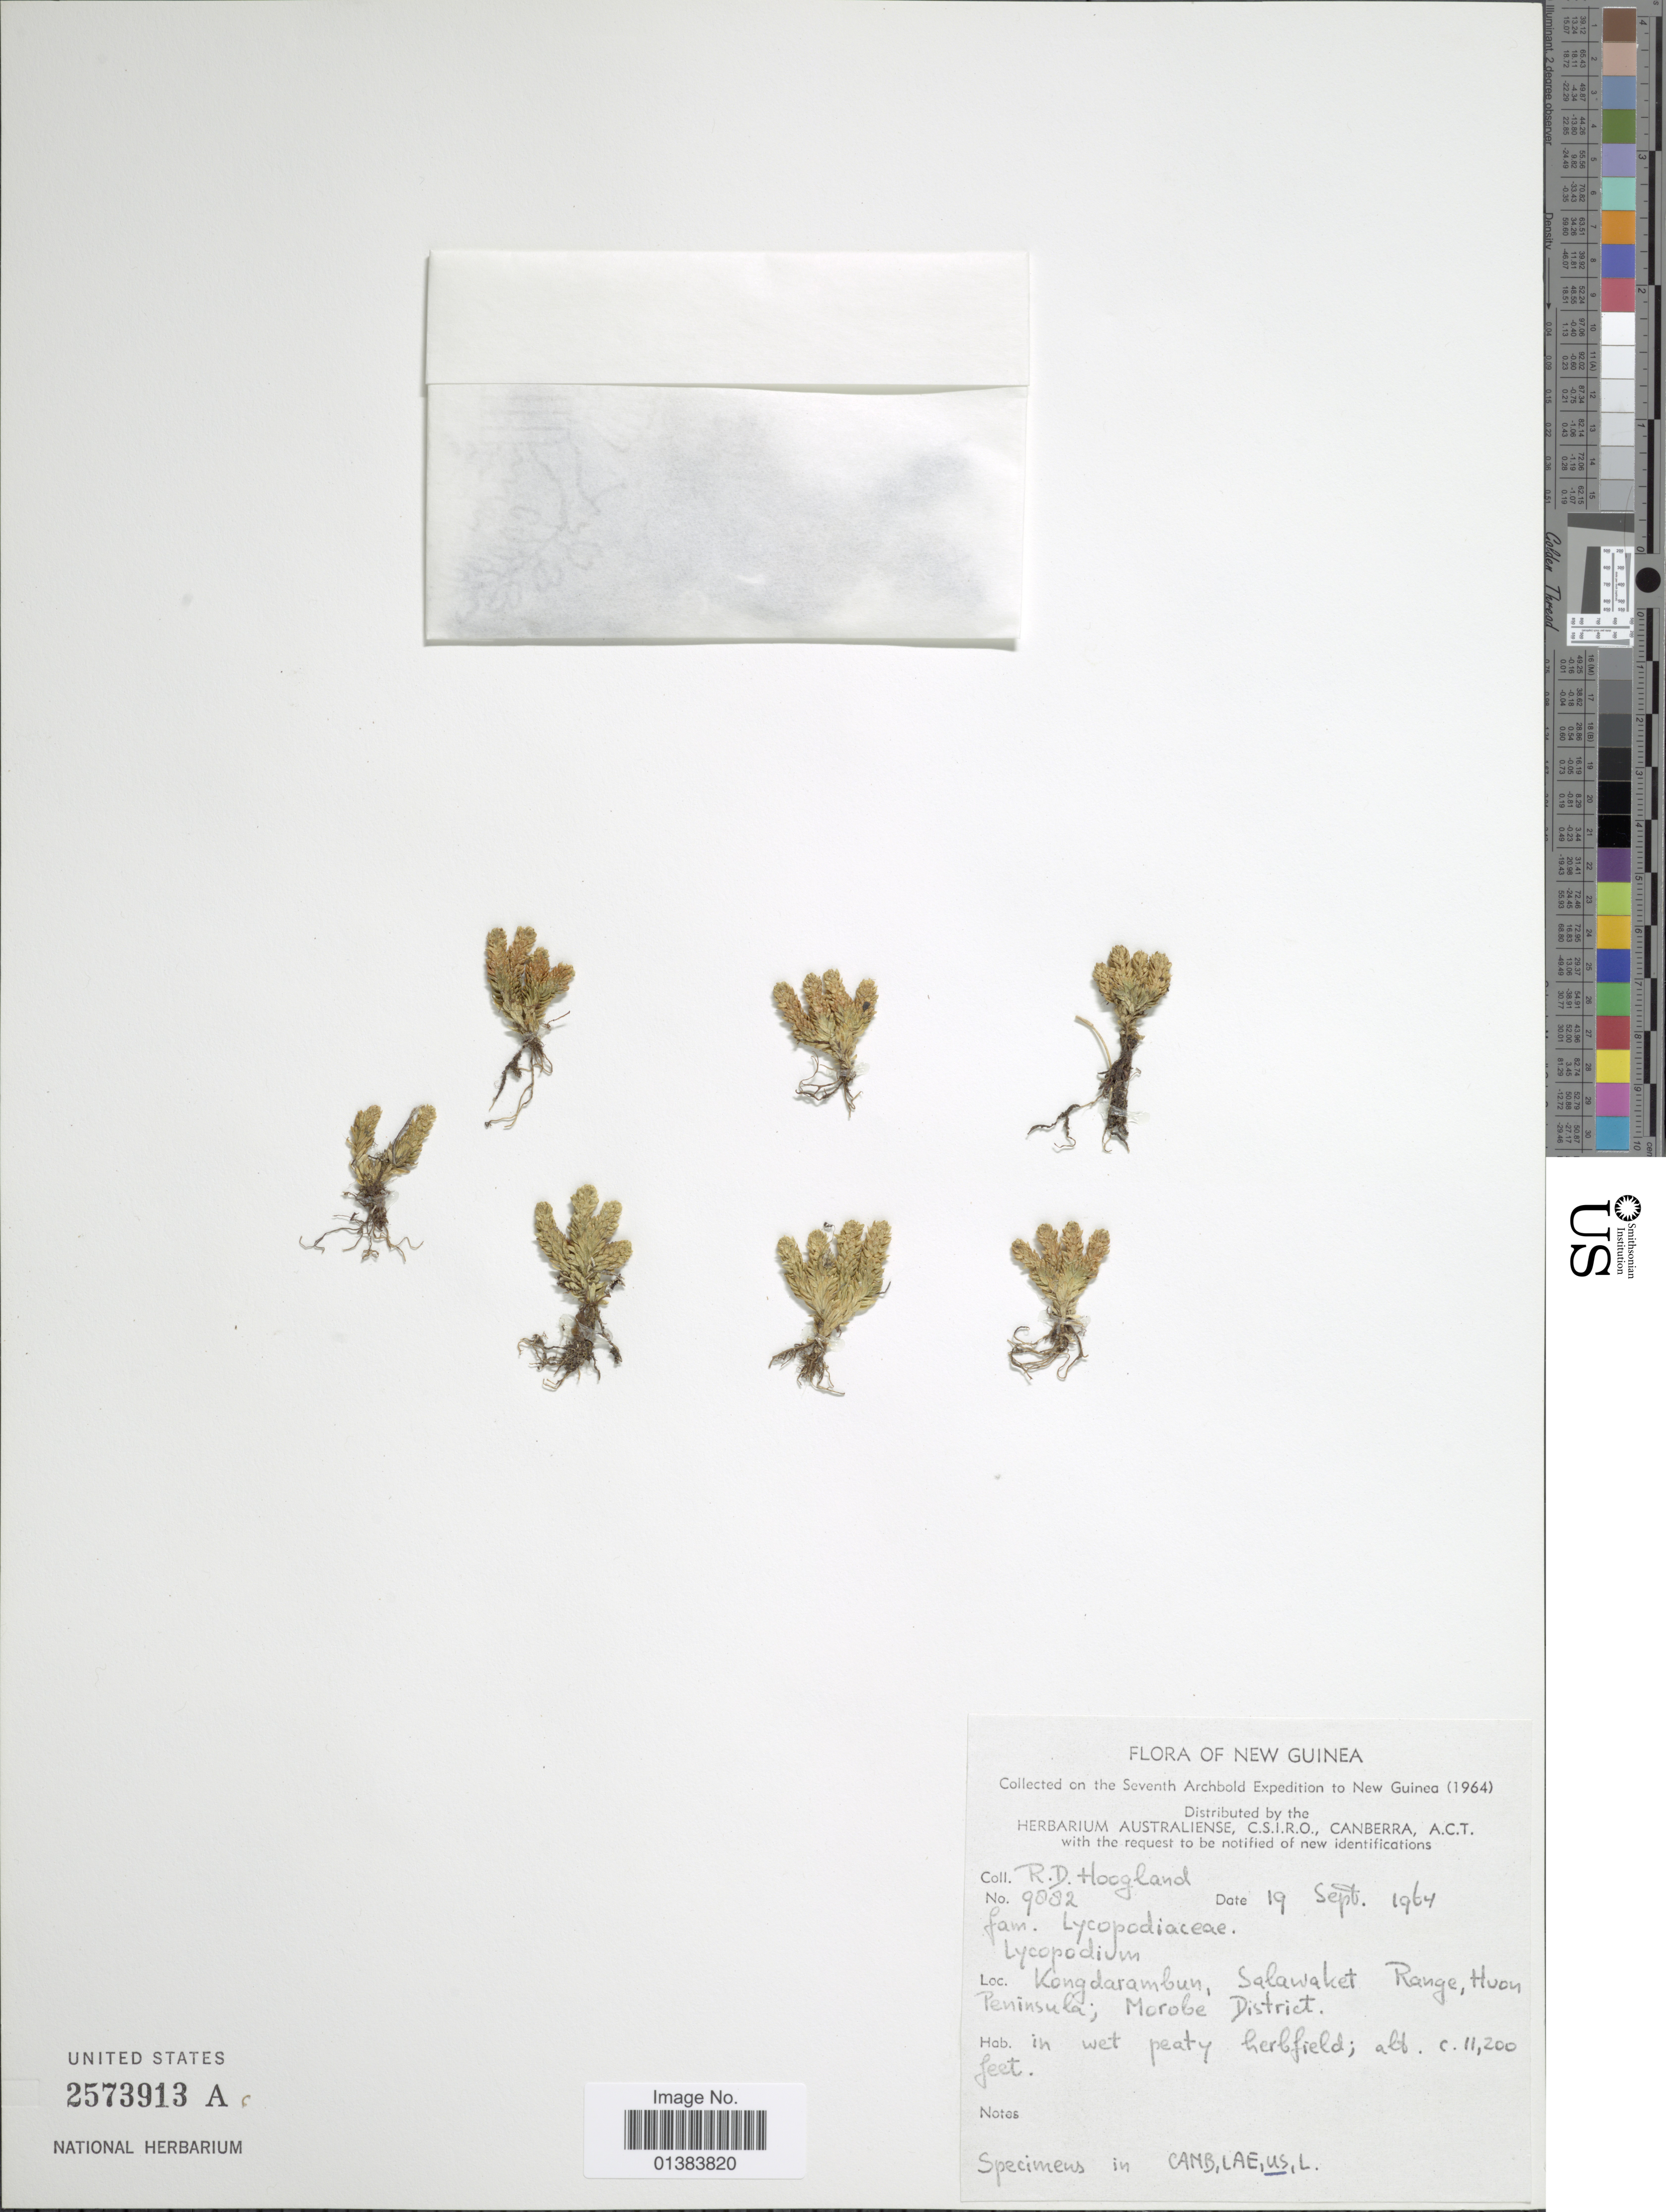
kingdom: Plantae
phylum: Tracheophyta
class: Lycopodiopsida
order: Lycopodiales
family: Lycopodiaceae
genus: Huperzia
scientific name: Huperzia sp.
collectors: R. D. Hoogland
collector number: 9882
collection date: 1964-09-19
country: Papua New Guinea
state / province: Morobe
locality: New Guinea, Kongdarambun, Salawaker Range, Huon Peninsula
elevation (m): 3414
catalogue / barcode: US 2573913A